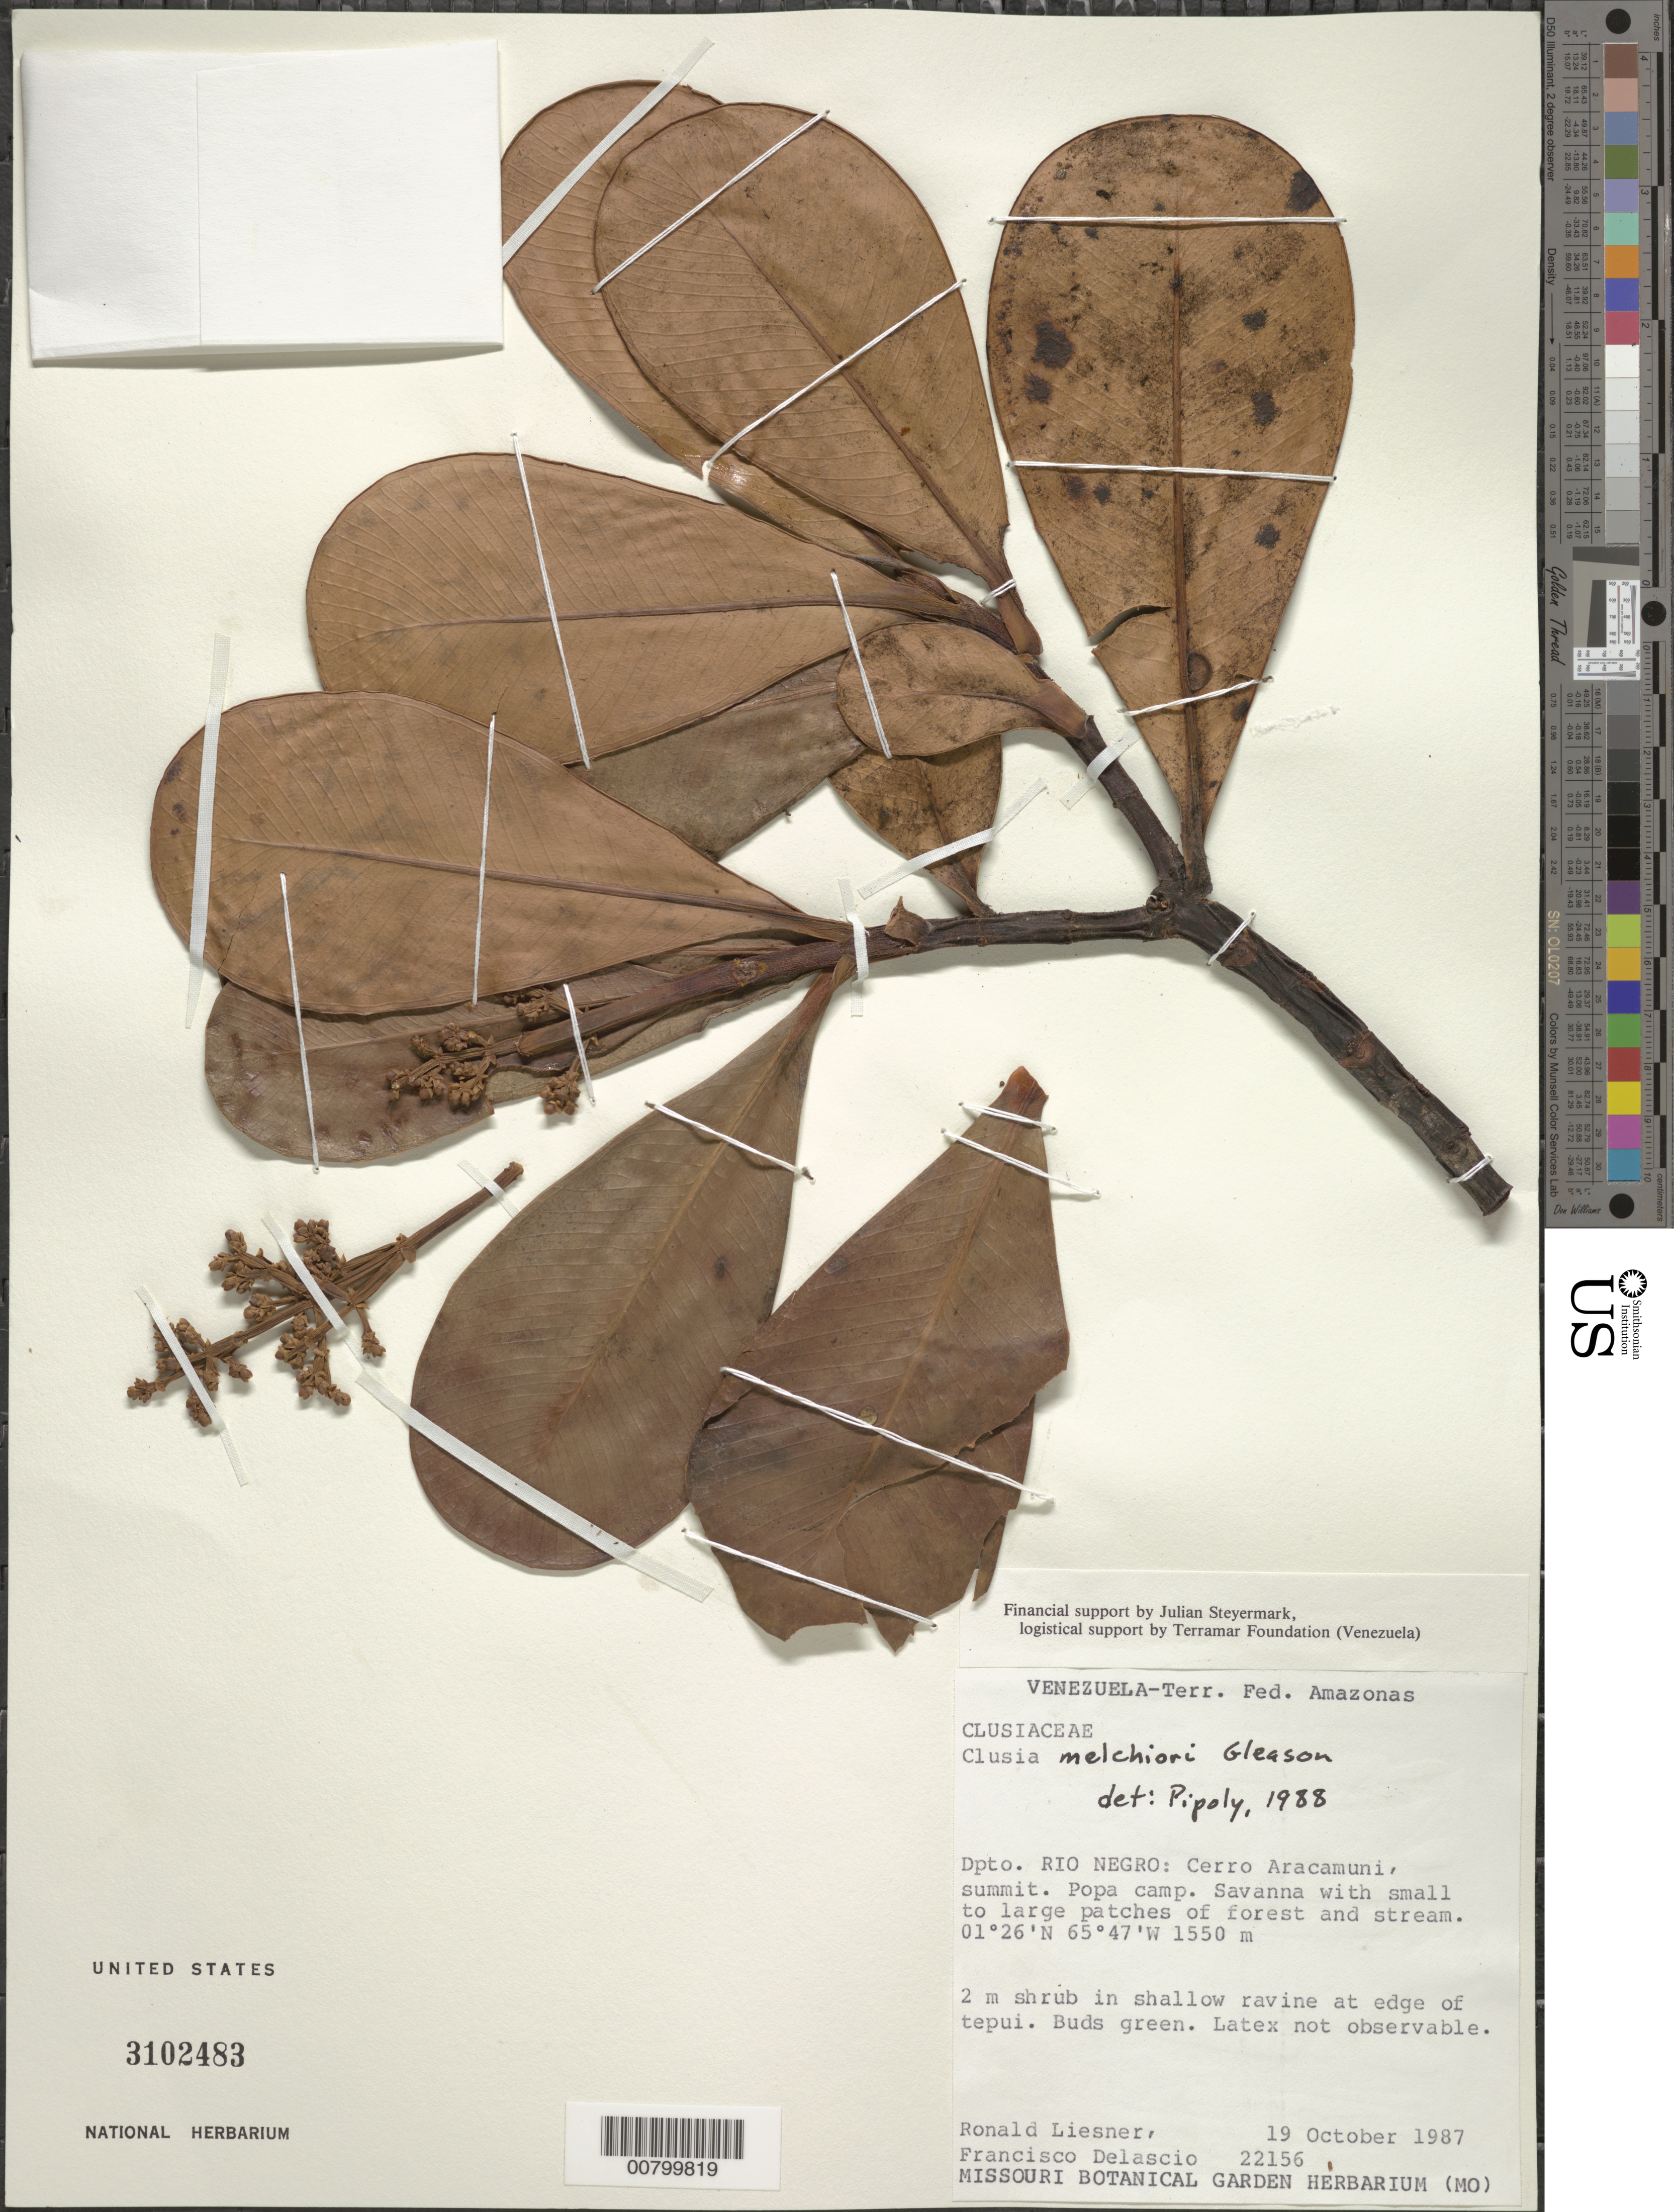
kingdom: Plantae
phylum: Tracheophyta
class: Magnoliopsida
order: Malpighiales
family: Clusiaceae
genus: Clusia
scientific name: Clusia melchiori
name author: Gleason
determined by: Pipoly, J. J., III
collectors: R. L. Liesner & F. Delascio C.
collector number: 22156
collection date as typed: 19-Oct-87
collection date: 1987-10-19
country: Venezuela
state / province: Amazonas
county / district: Río Negro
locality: Cerro Aracamuni, Popa camp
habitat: Savanna with small to large patches of forest & stream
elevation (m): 1550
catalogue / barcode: US 3102483